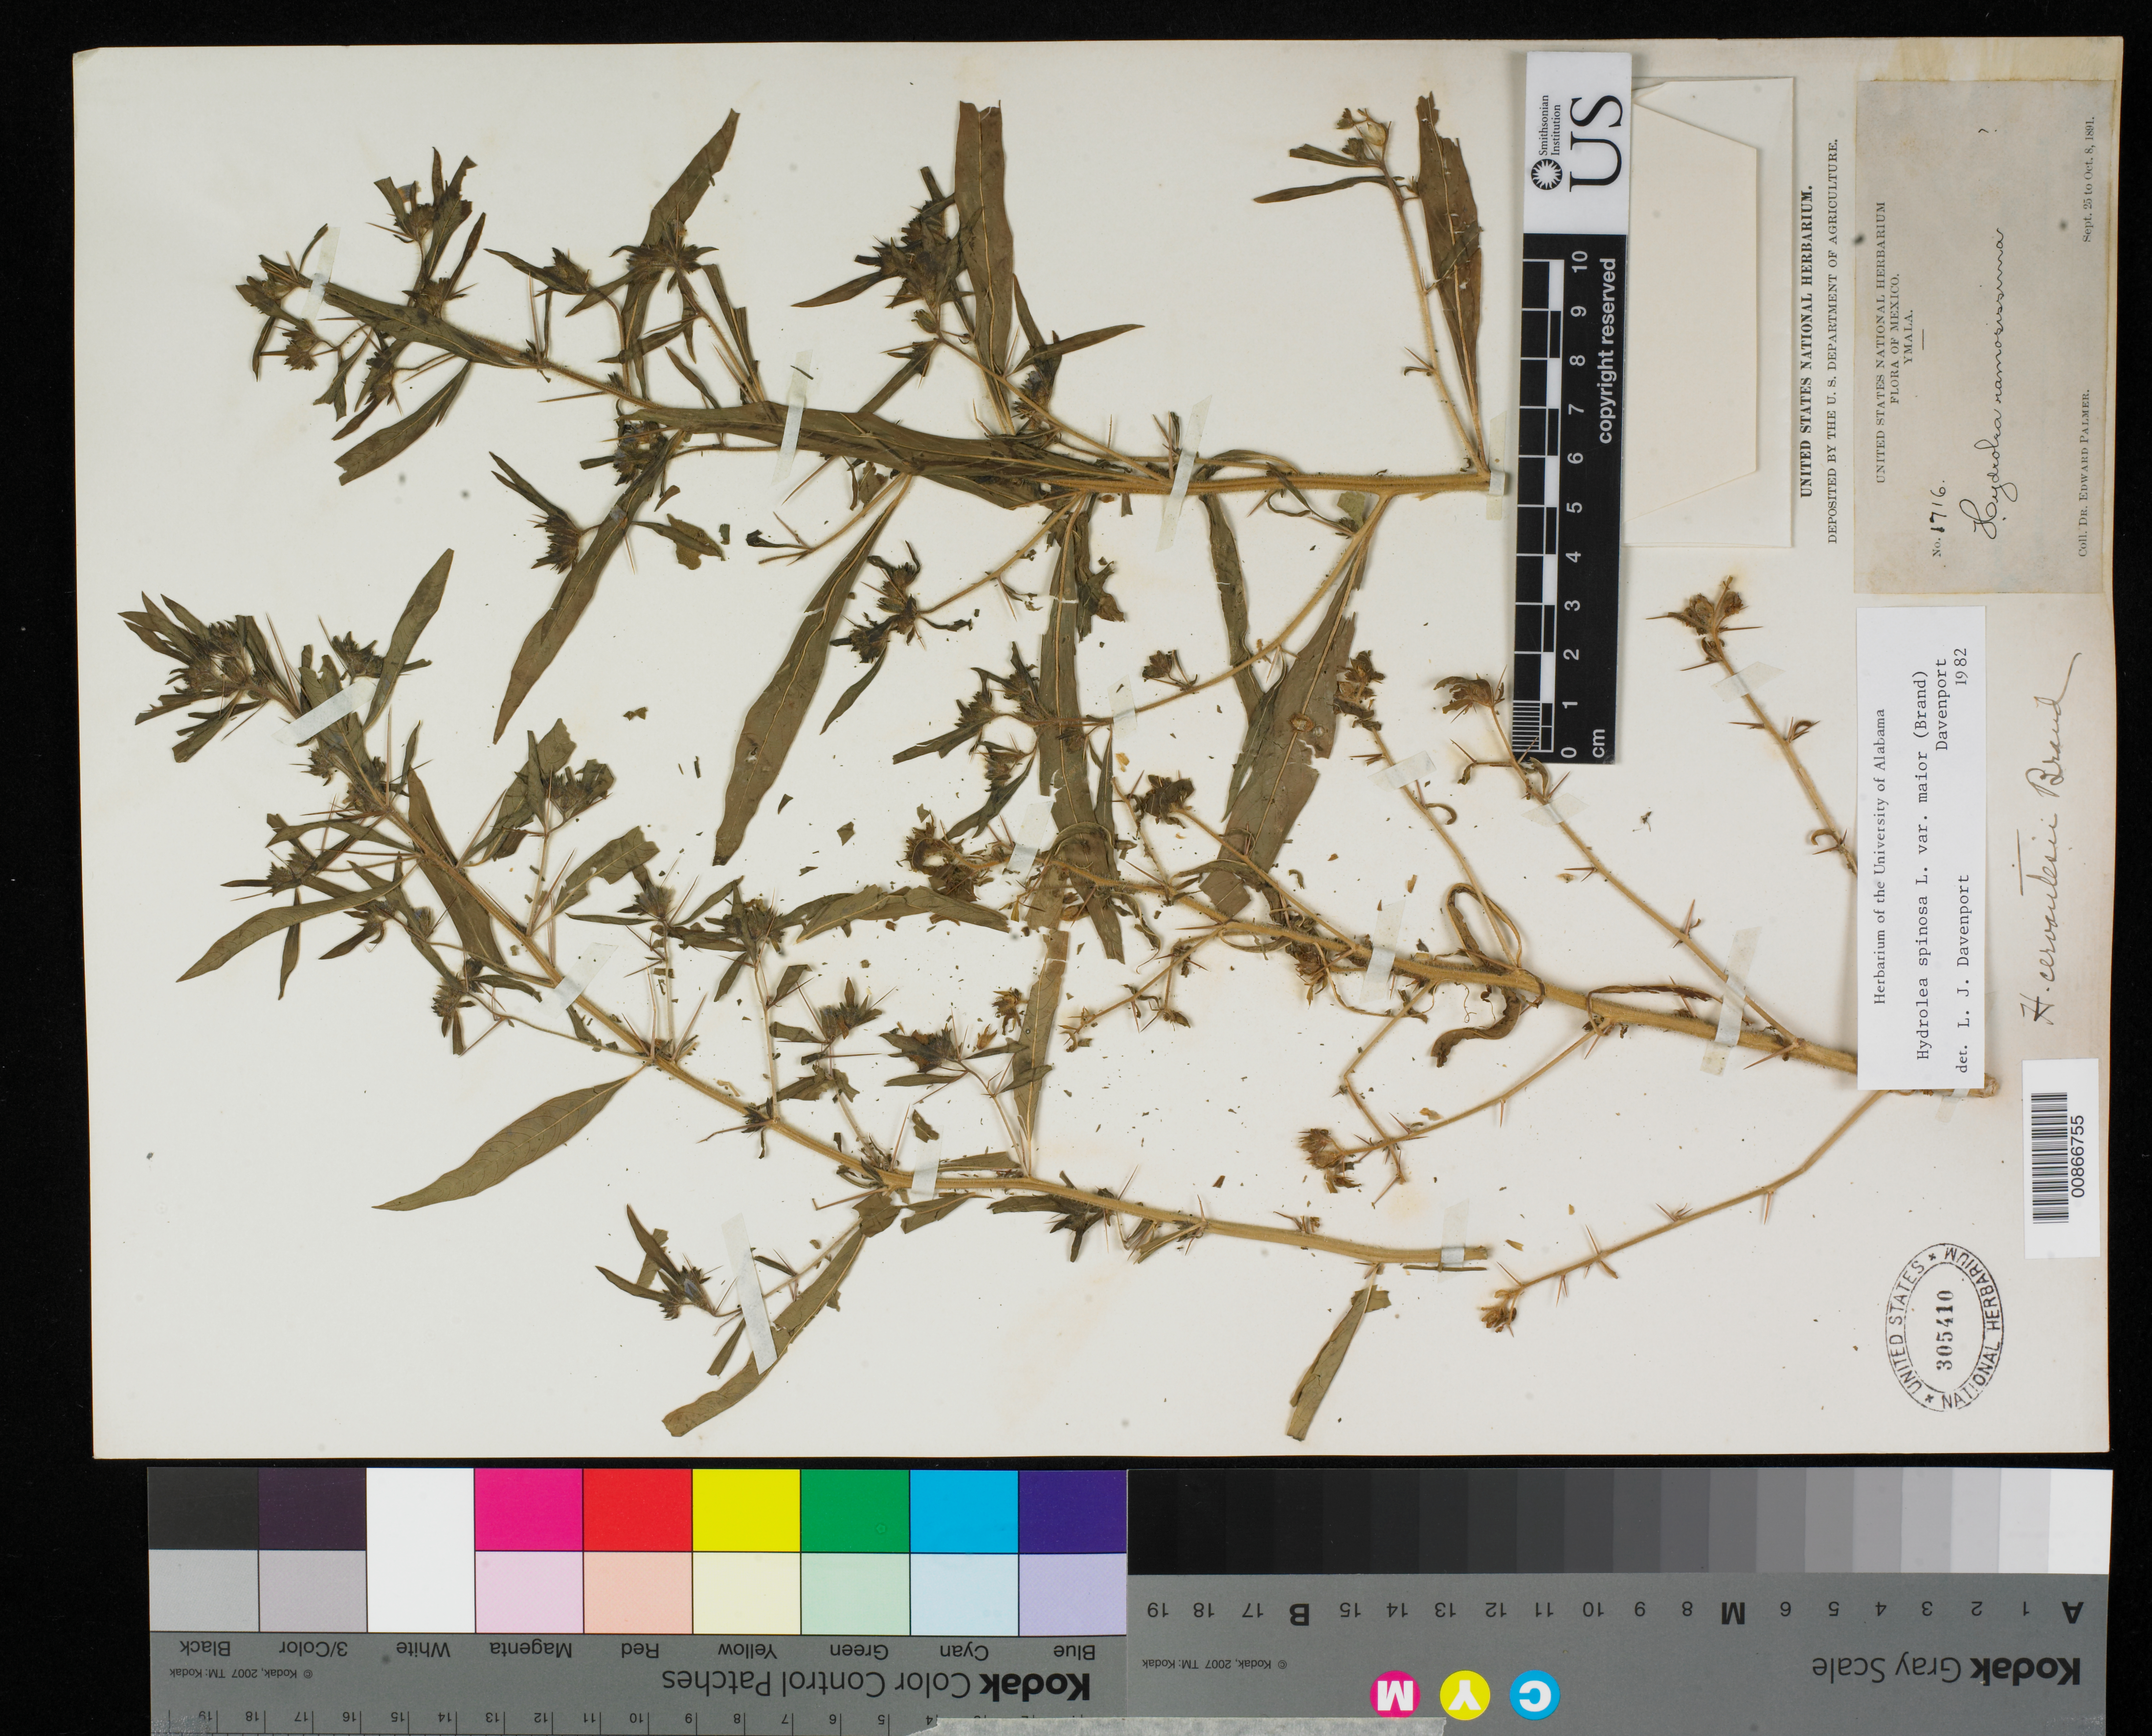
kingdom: Plantae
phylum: Tracheophyta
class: Magnoliopsida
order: Solanales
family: Hydroleaceae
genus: Hydrolea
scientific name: Hydrolea spinosa var. maior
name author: (Brand) L.J. Davenp.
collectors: E. Palmer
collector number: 1716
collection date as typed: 25 Sep 1891 to 08 Oct 1891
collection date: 1891-09-25/1891-10-08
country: Mexico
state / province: Sinaloa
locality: Ymala, Sinaloa.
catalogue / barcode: US 305410